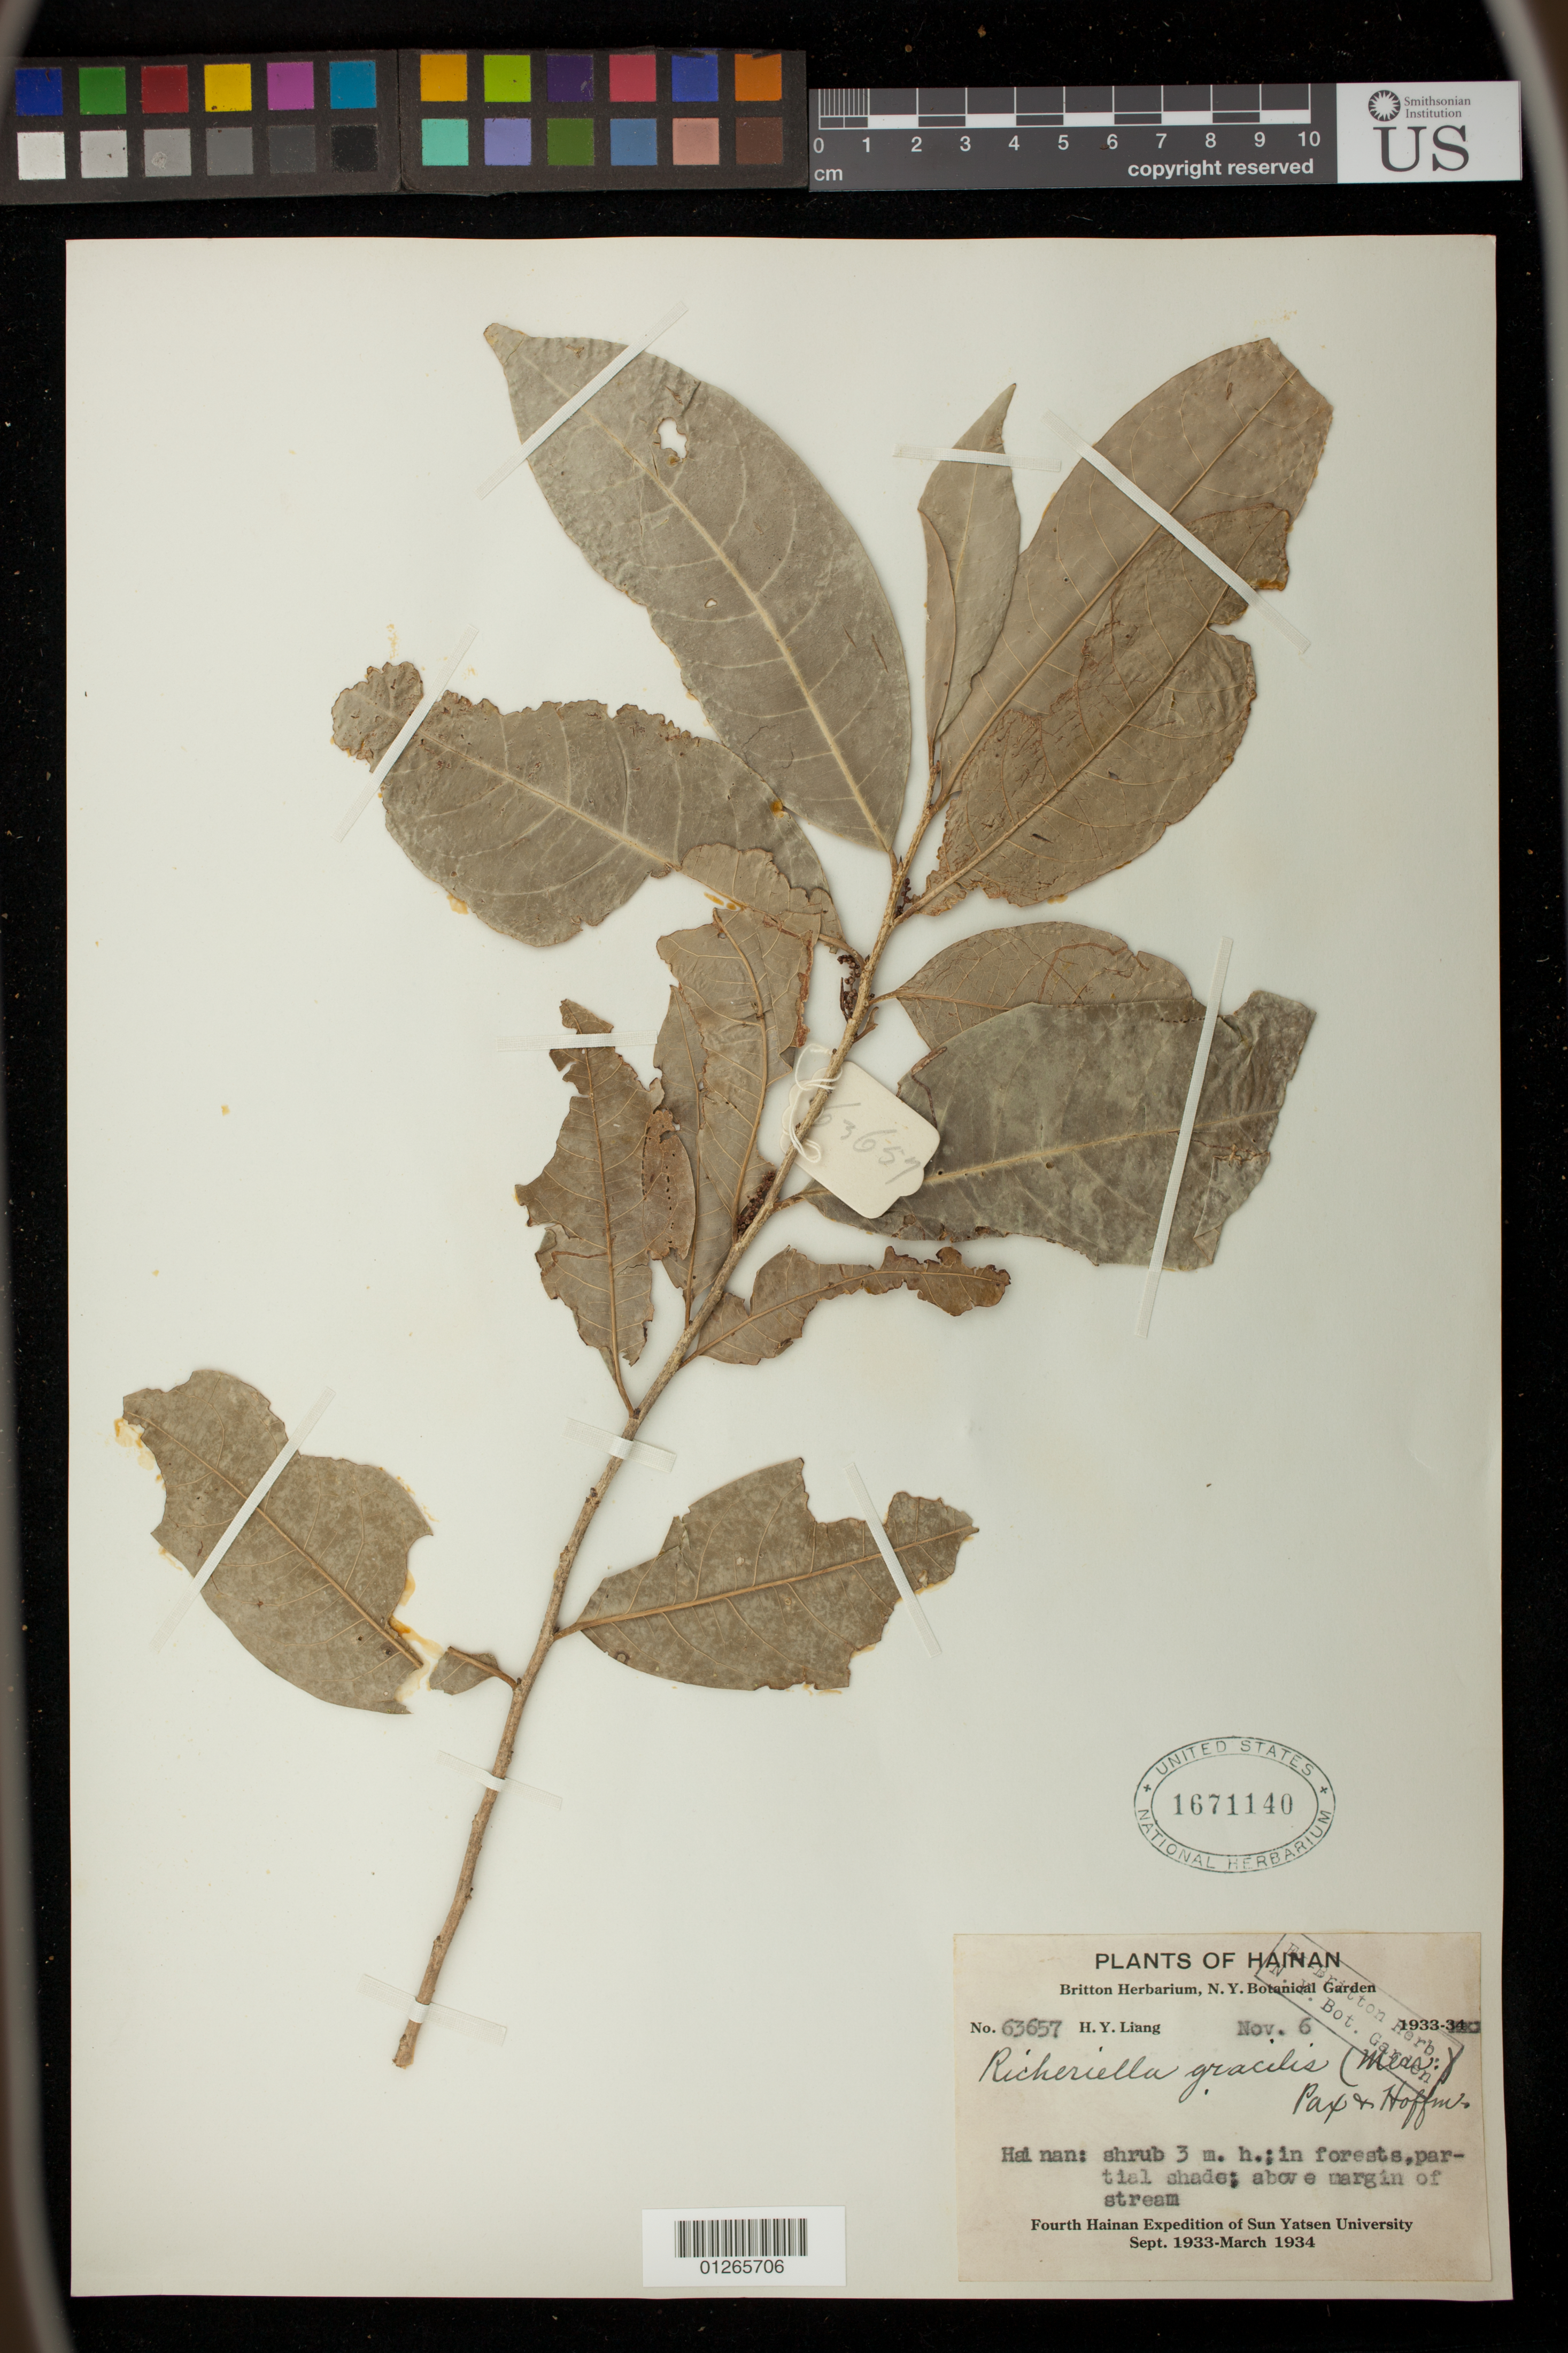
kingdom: Plantae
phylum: Tracheophyta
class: Magnoliopsida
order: Malpighiales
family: Phyllanthaceae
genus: Richeriella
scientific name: Richeriella gracilis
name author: (Merr.) Pax & K. Hoffm.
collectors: H. Y. Liang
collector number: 63657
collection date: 1933-11-06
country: China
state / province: Hainan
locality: Yaichow: Hainan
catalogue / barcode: US 1671140